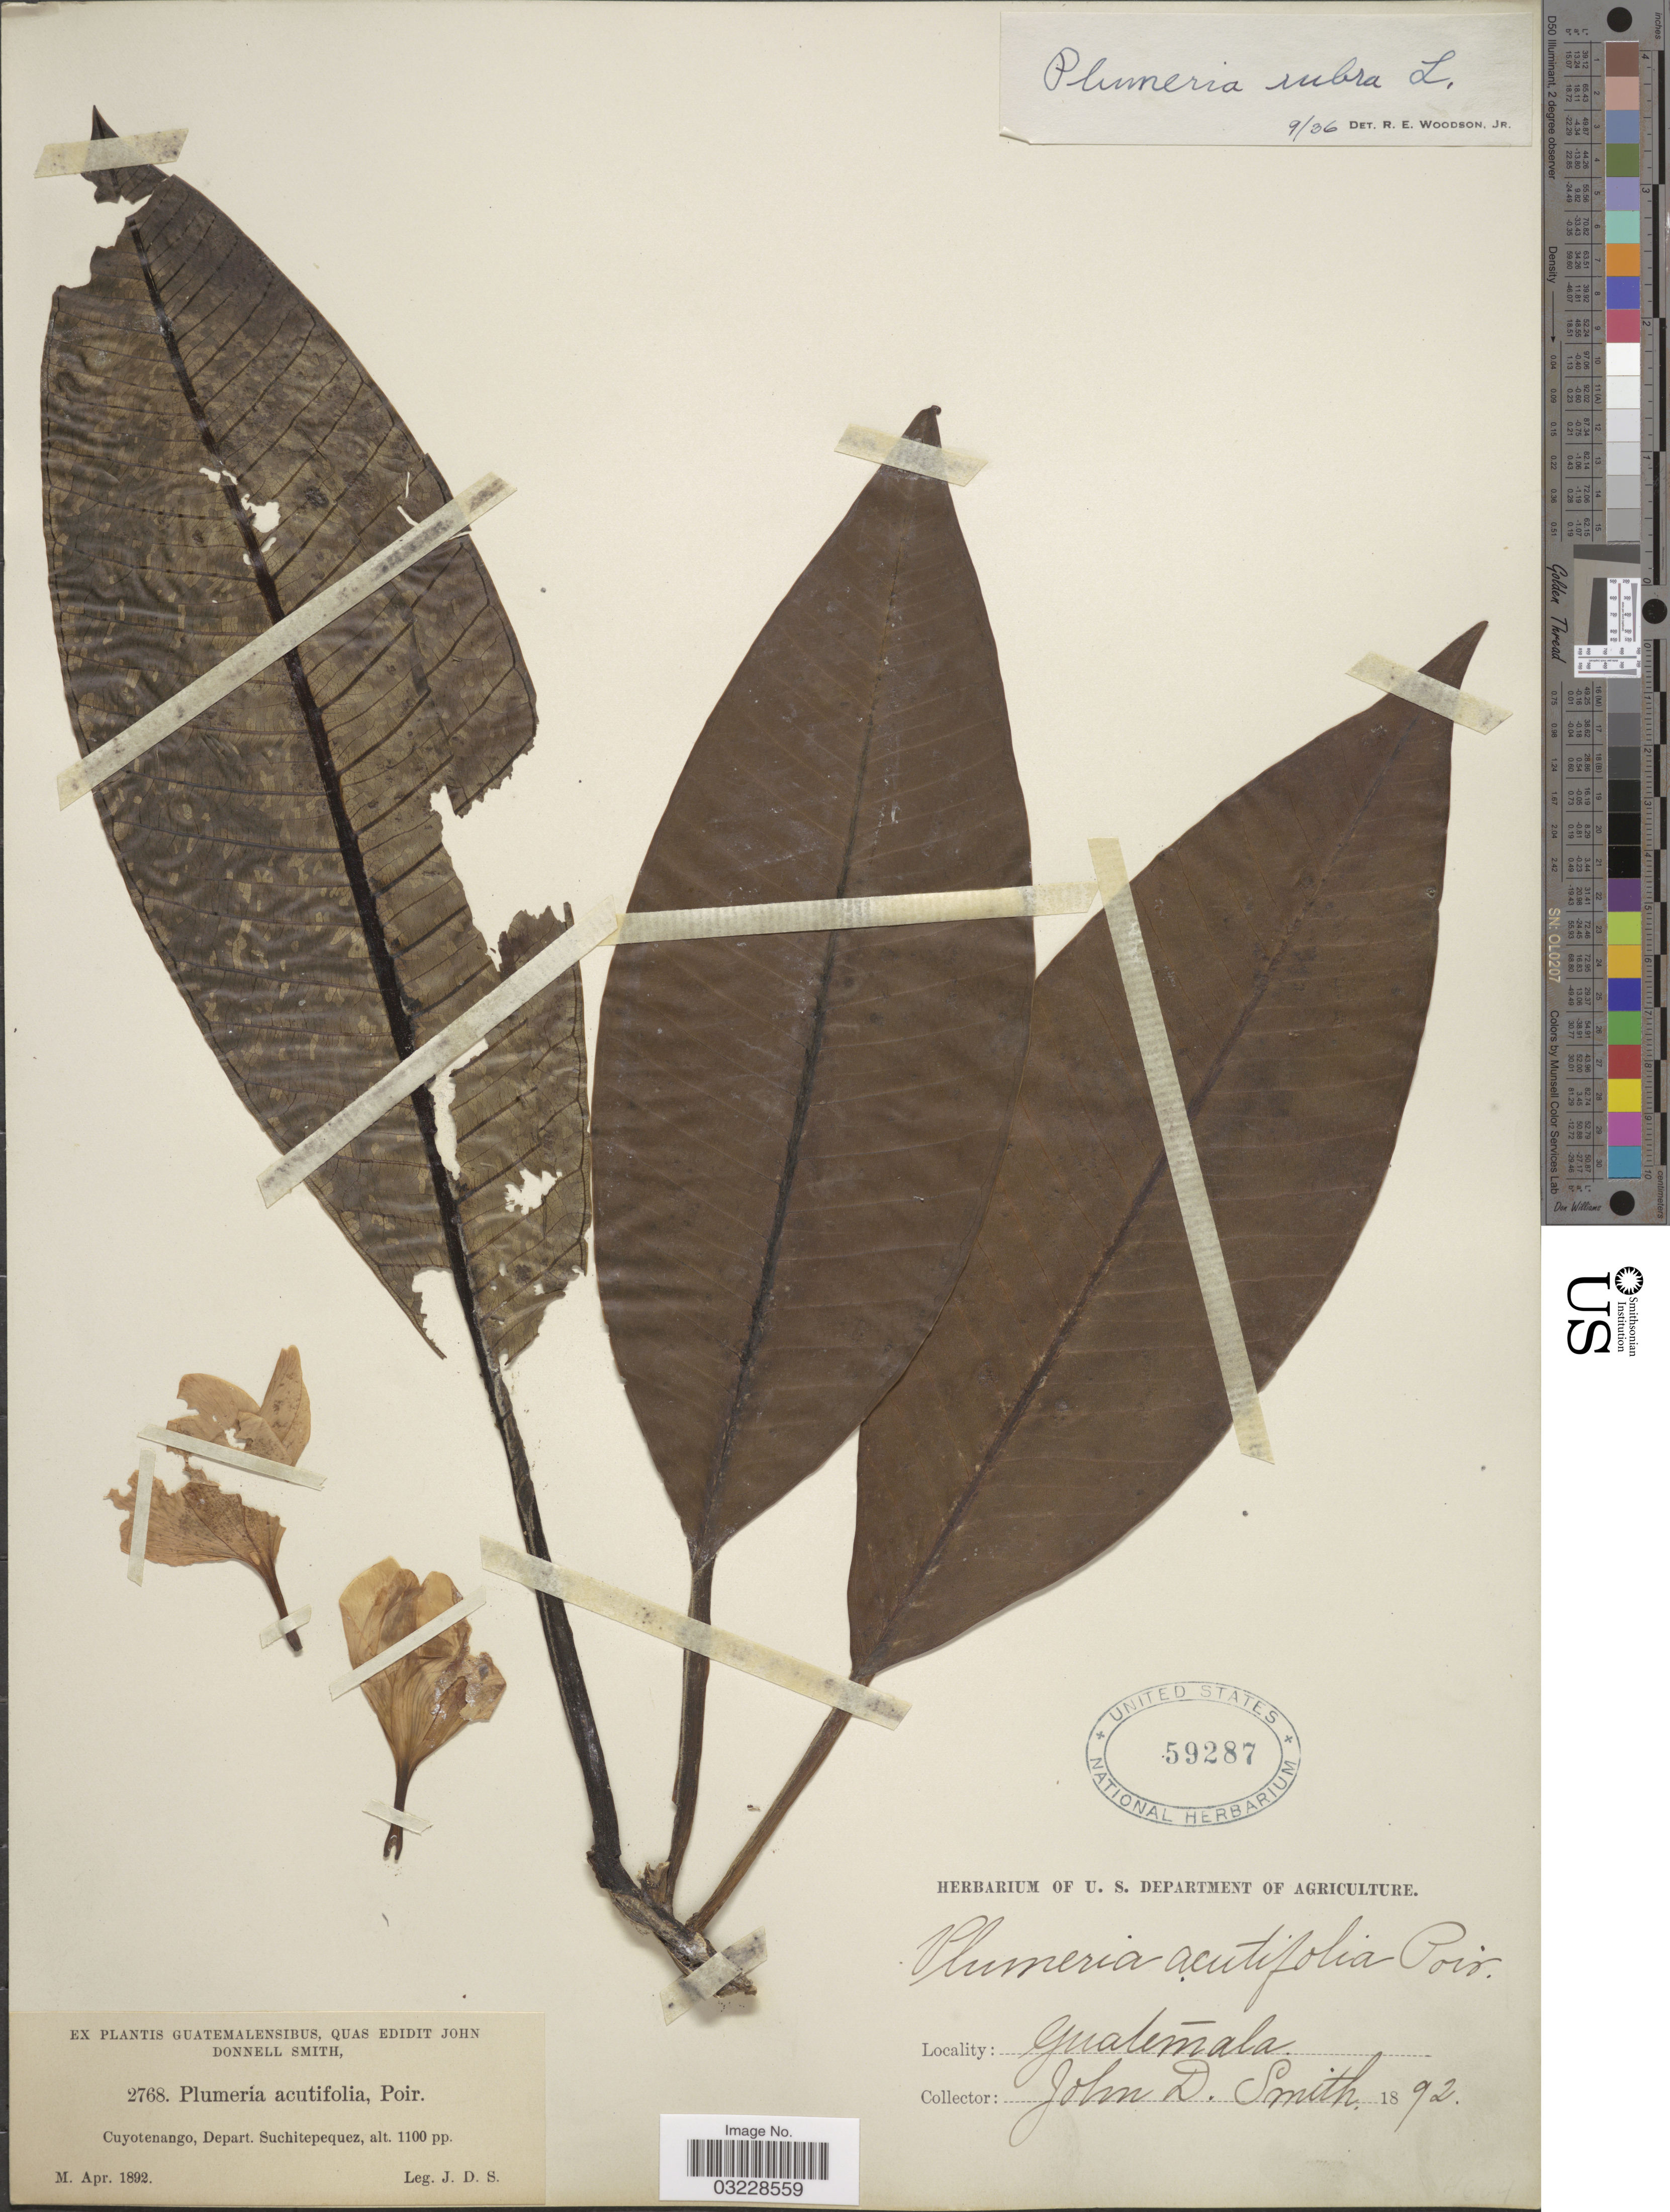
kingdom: Plantae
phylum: Tracheophyta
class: Magnoliopsida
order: Gentianales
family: Apocynaceae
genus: Plumeria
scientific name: Plumeria rubra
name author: L.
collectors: J. Donnell Smith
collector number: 2768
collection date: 1892-04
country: Guatemala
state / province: Suchitepéquez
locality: Cuyotenango, Depart. Suchitepequez.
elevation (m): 335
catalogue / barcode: US 59287